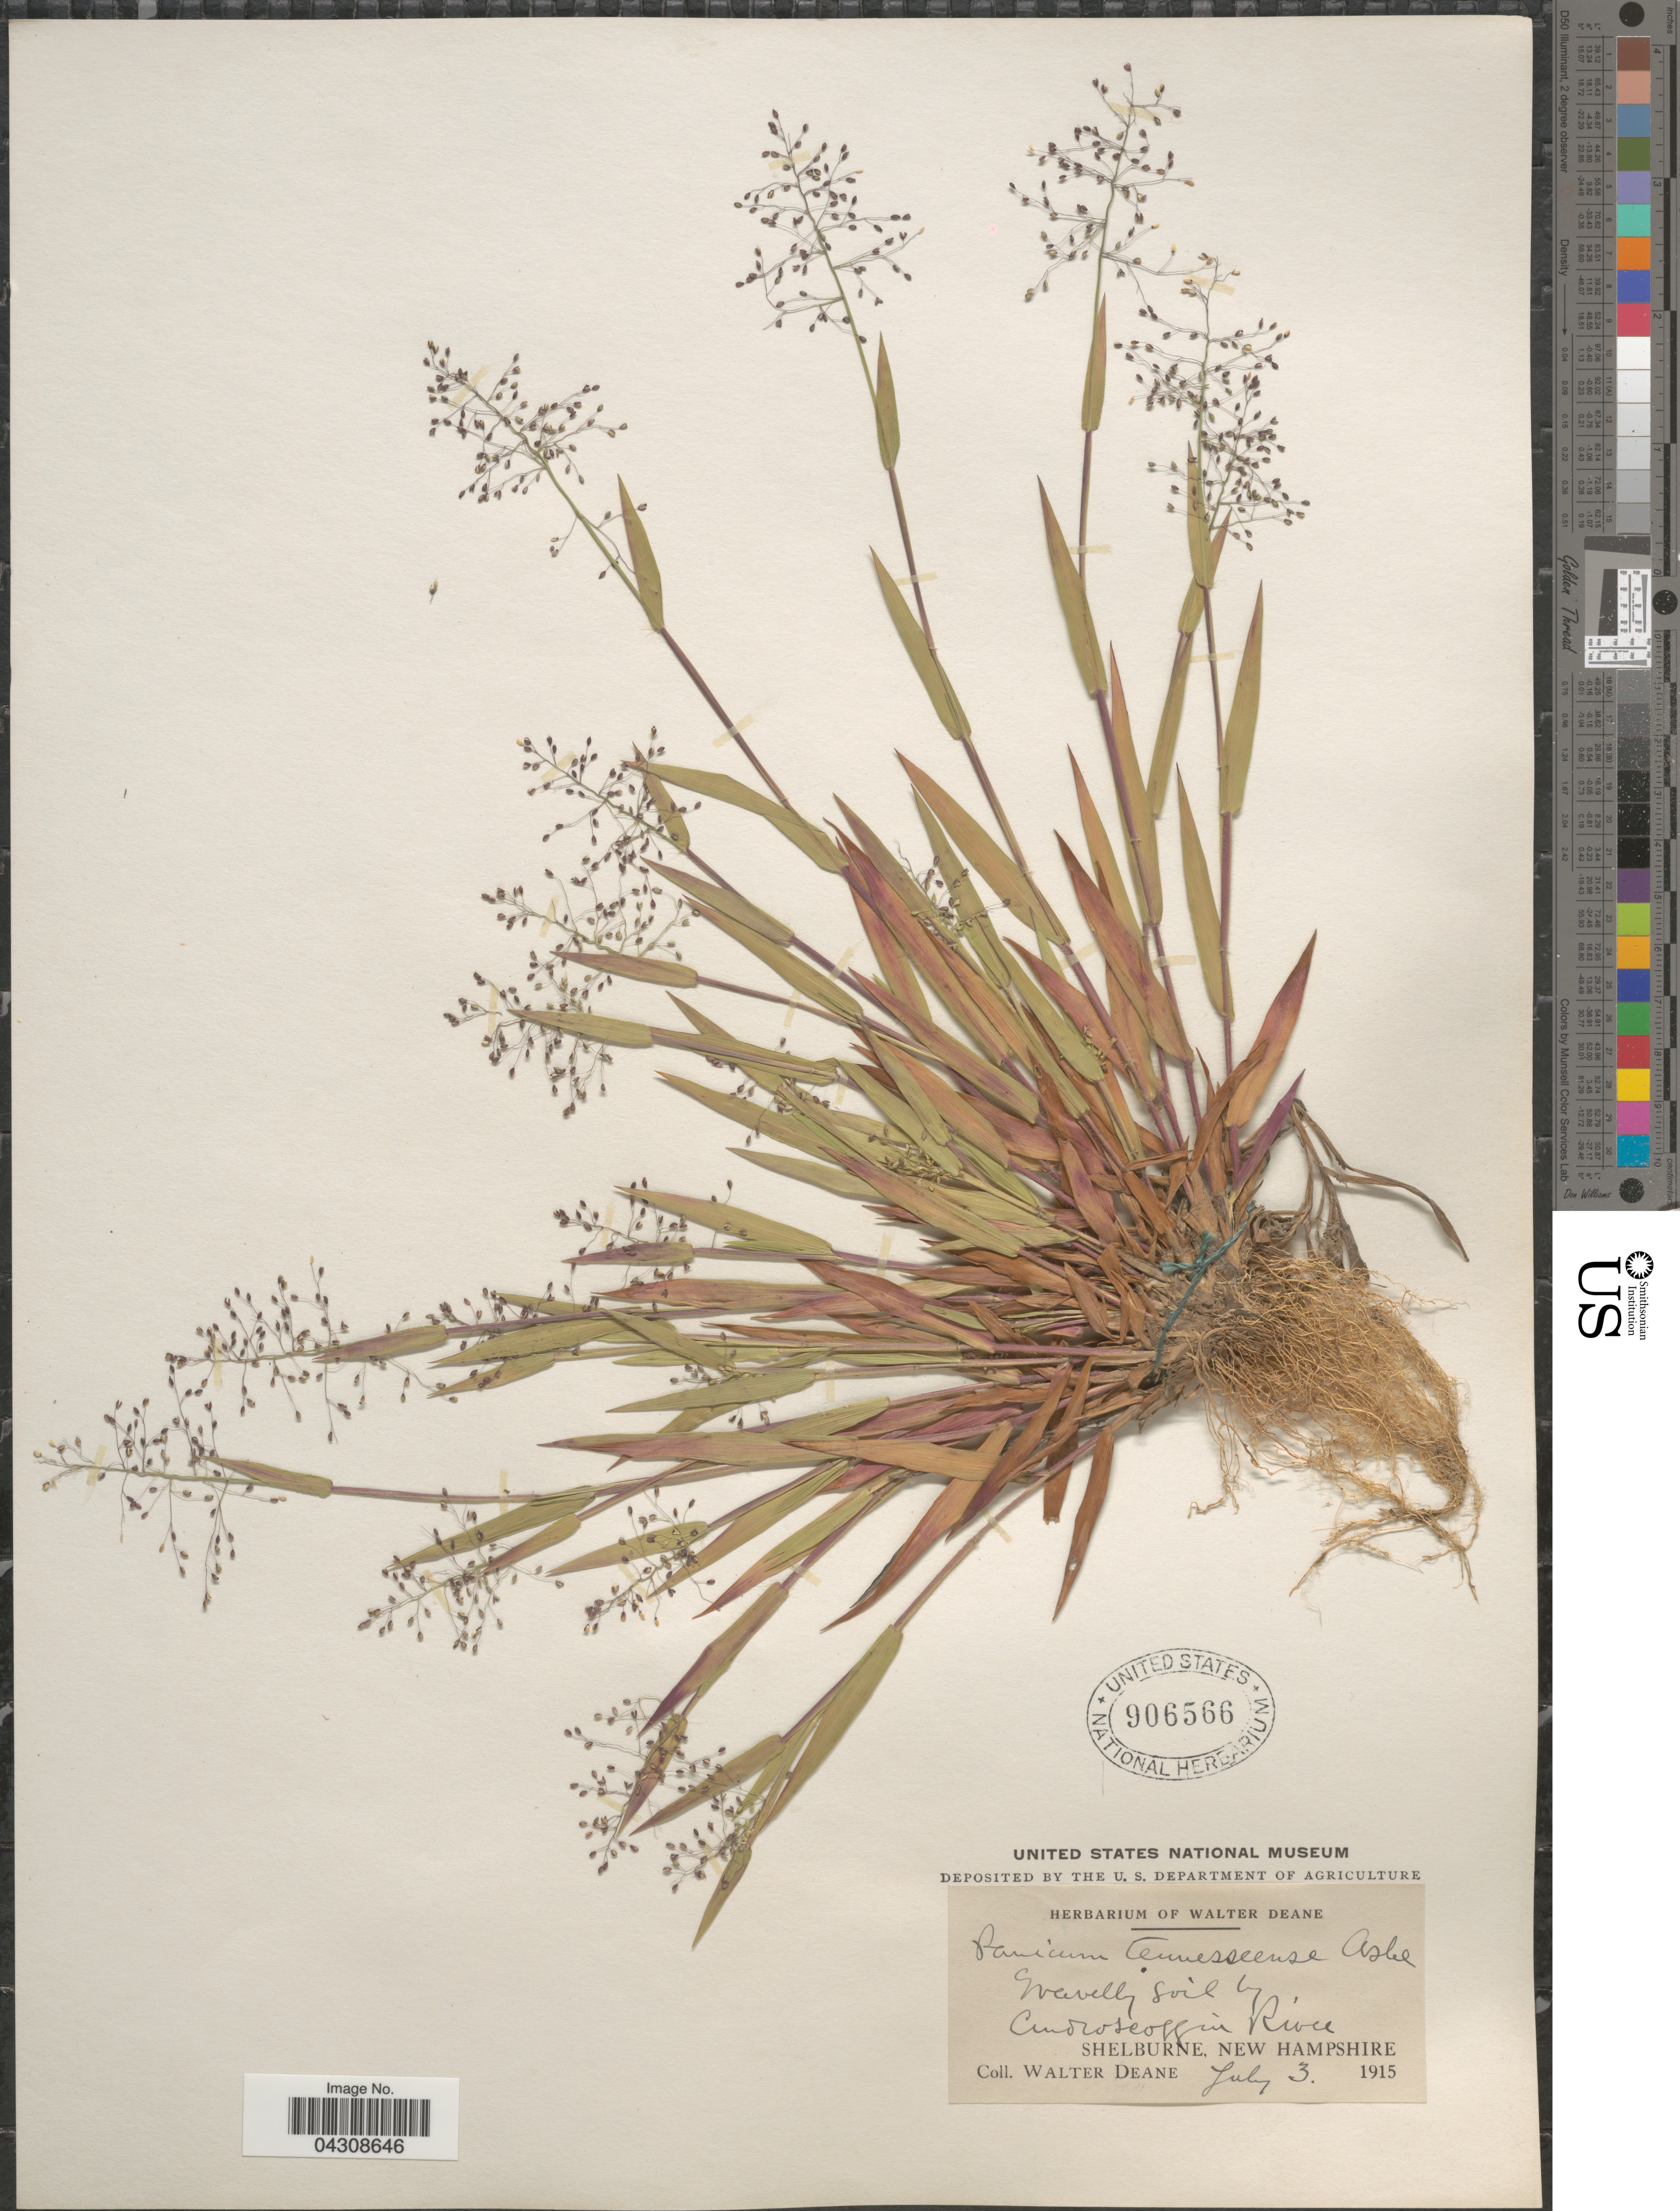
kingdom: Plantae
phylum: Tracheophyta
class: Liliopsida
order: Poales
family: Poaceae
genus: Dichanthelium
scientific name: Dichanthelium acuminatum var. acuminatum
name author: (Sw.) Gould & C.A. Clark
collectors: W. Deane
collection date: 1915-07-03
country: United States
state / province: New Hampshire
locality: Androscoggin River. Shelburne.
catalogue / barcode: US 906566